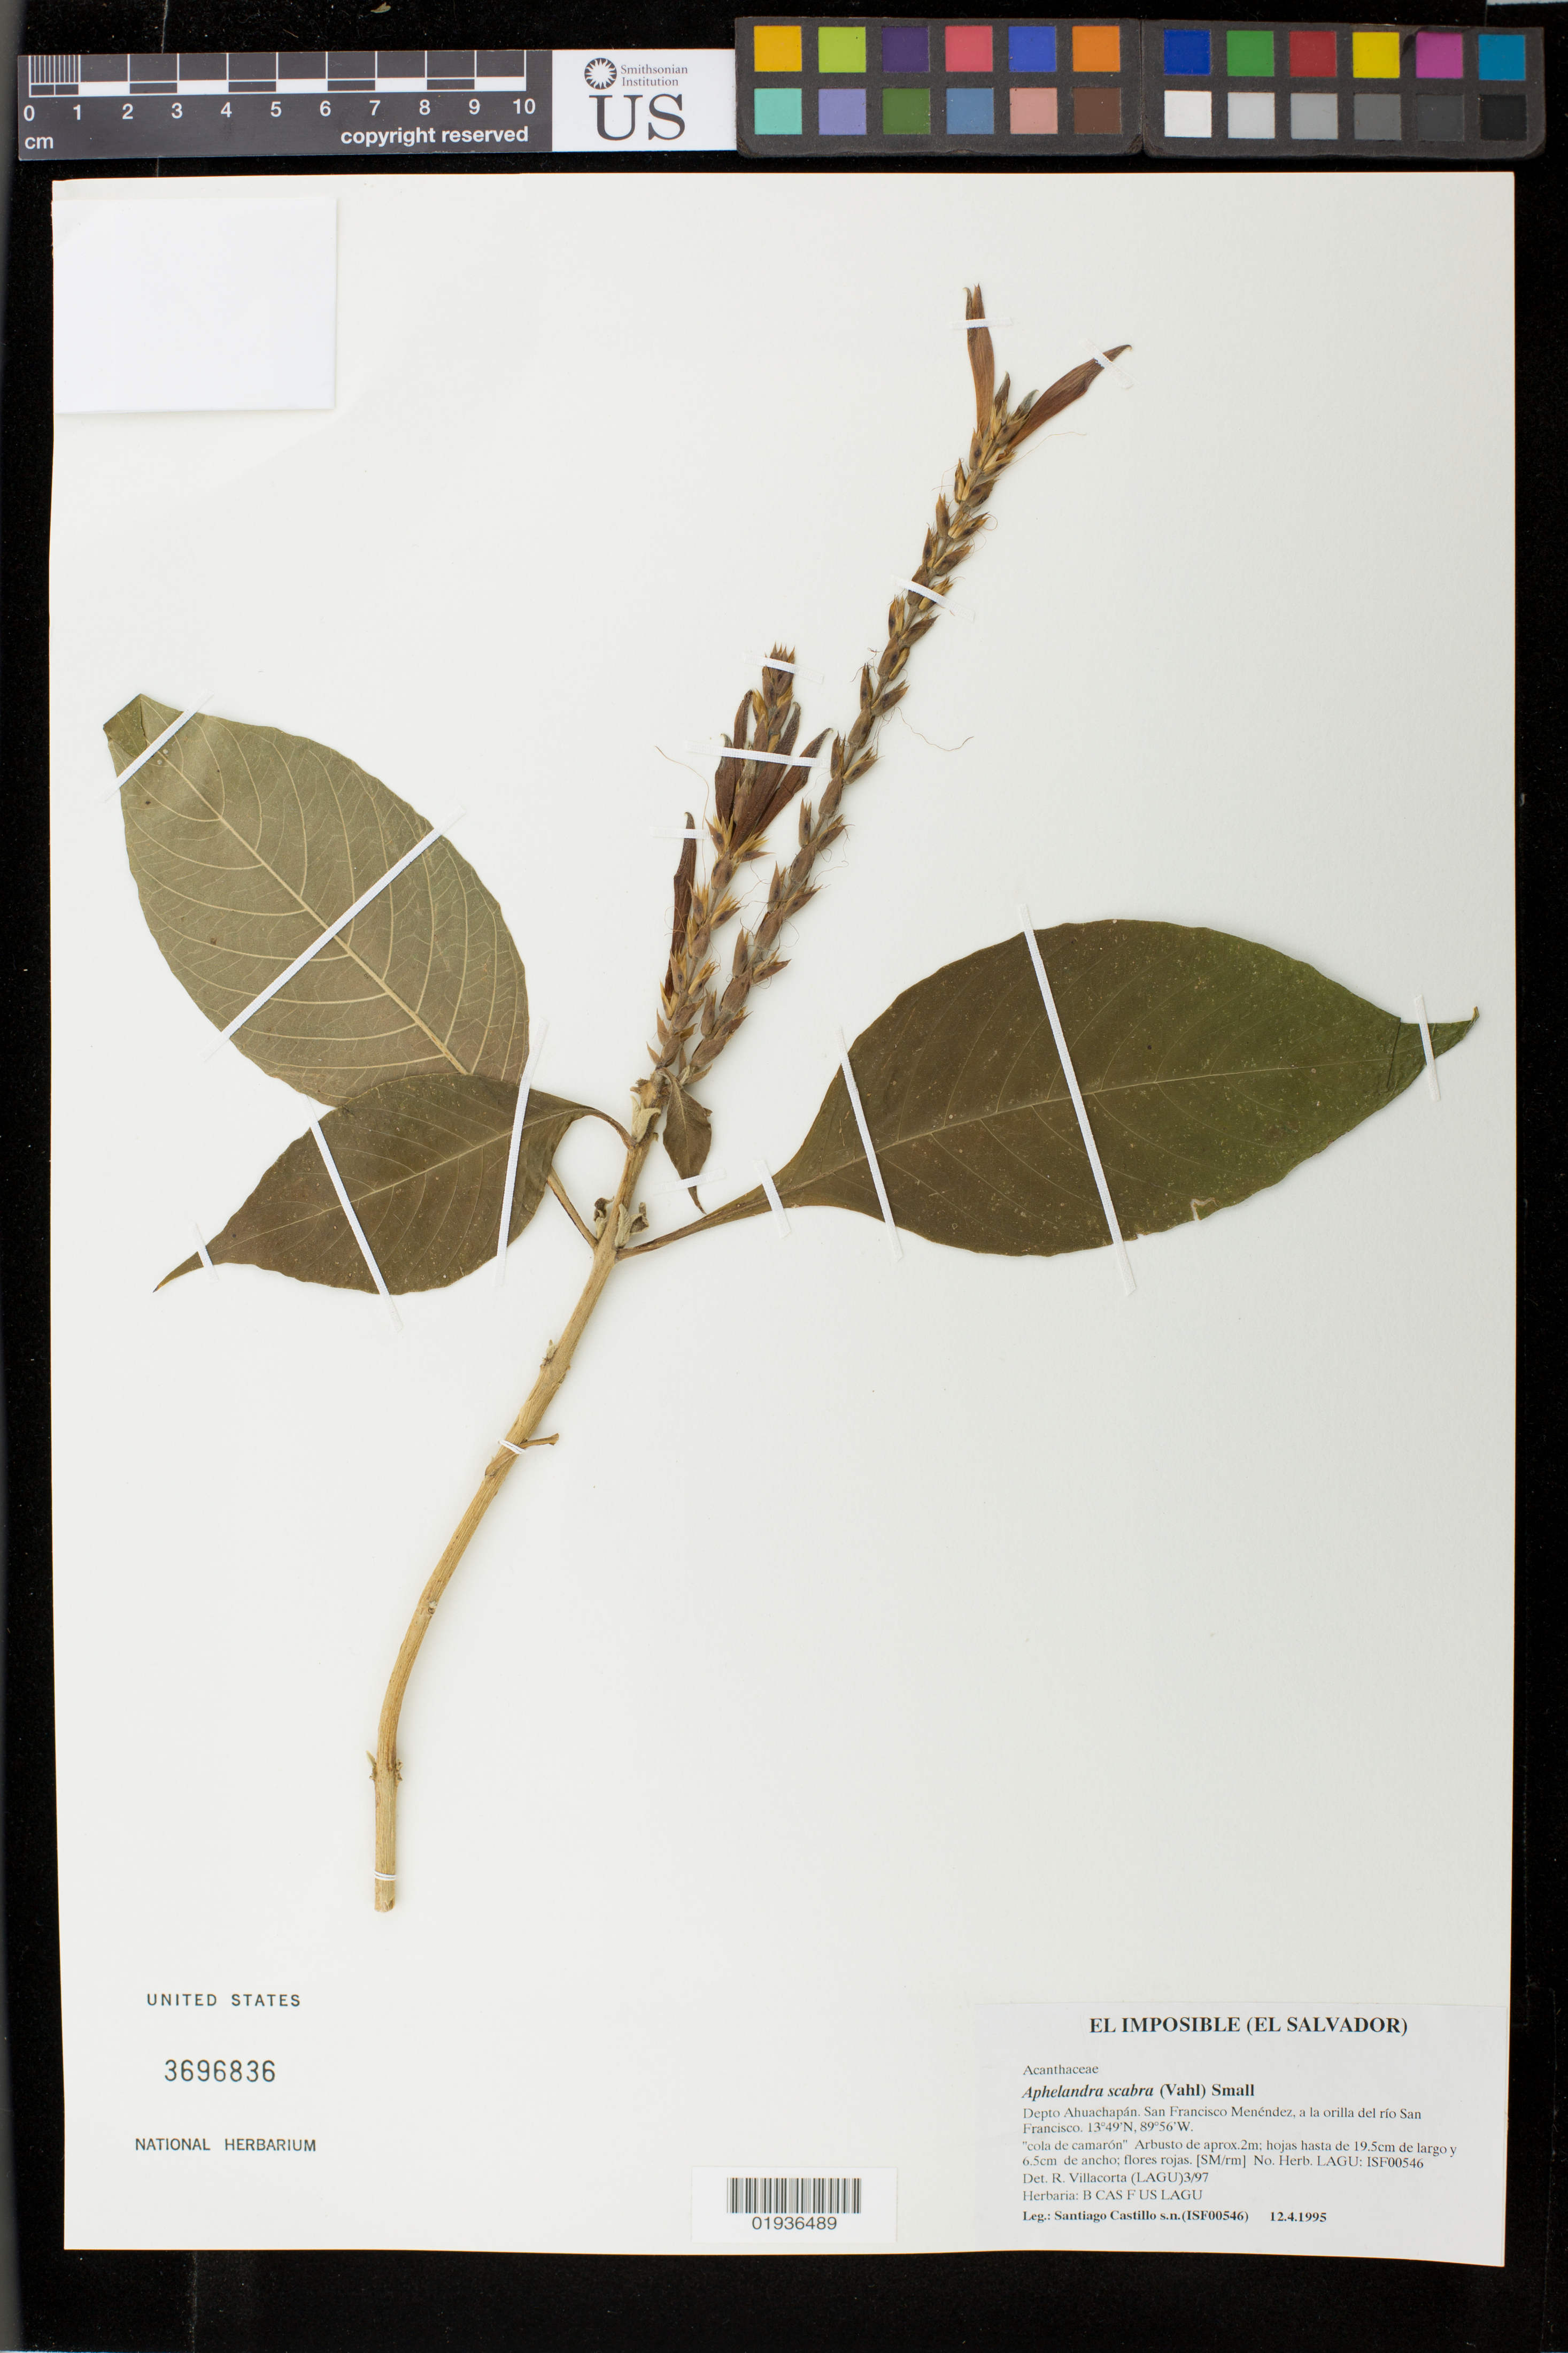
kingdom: Plantae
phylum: Tracheophyta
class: Magnoliopsida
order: Lamiales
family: Acanthaceae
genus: Aphelandra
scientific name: Aphelandra scabra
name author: (Vahl) Sm.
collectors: S. Castillo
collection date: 1995-04-12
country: El Salvador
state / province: Ahuachapán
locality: San Francisco Menéndez, a la orilla del rio San Francisco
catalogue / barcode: US 3696836